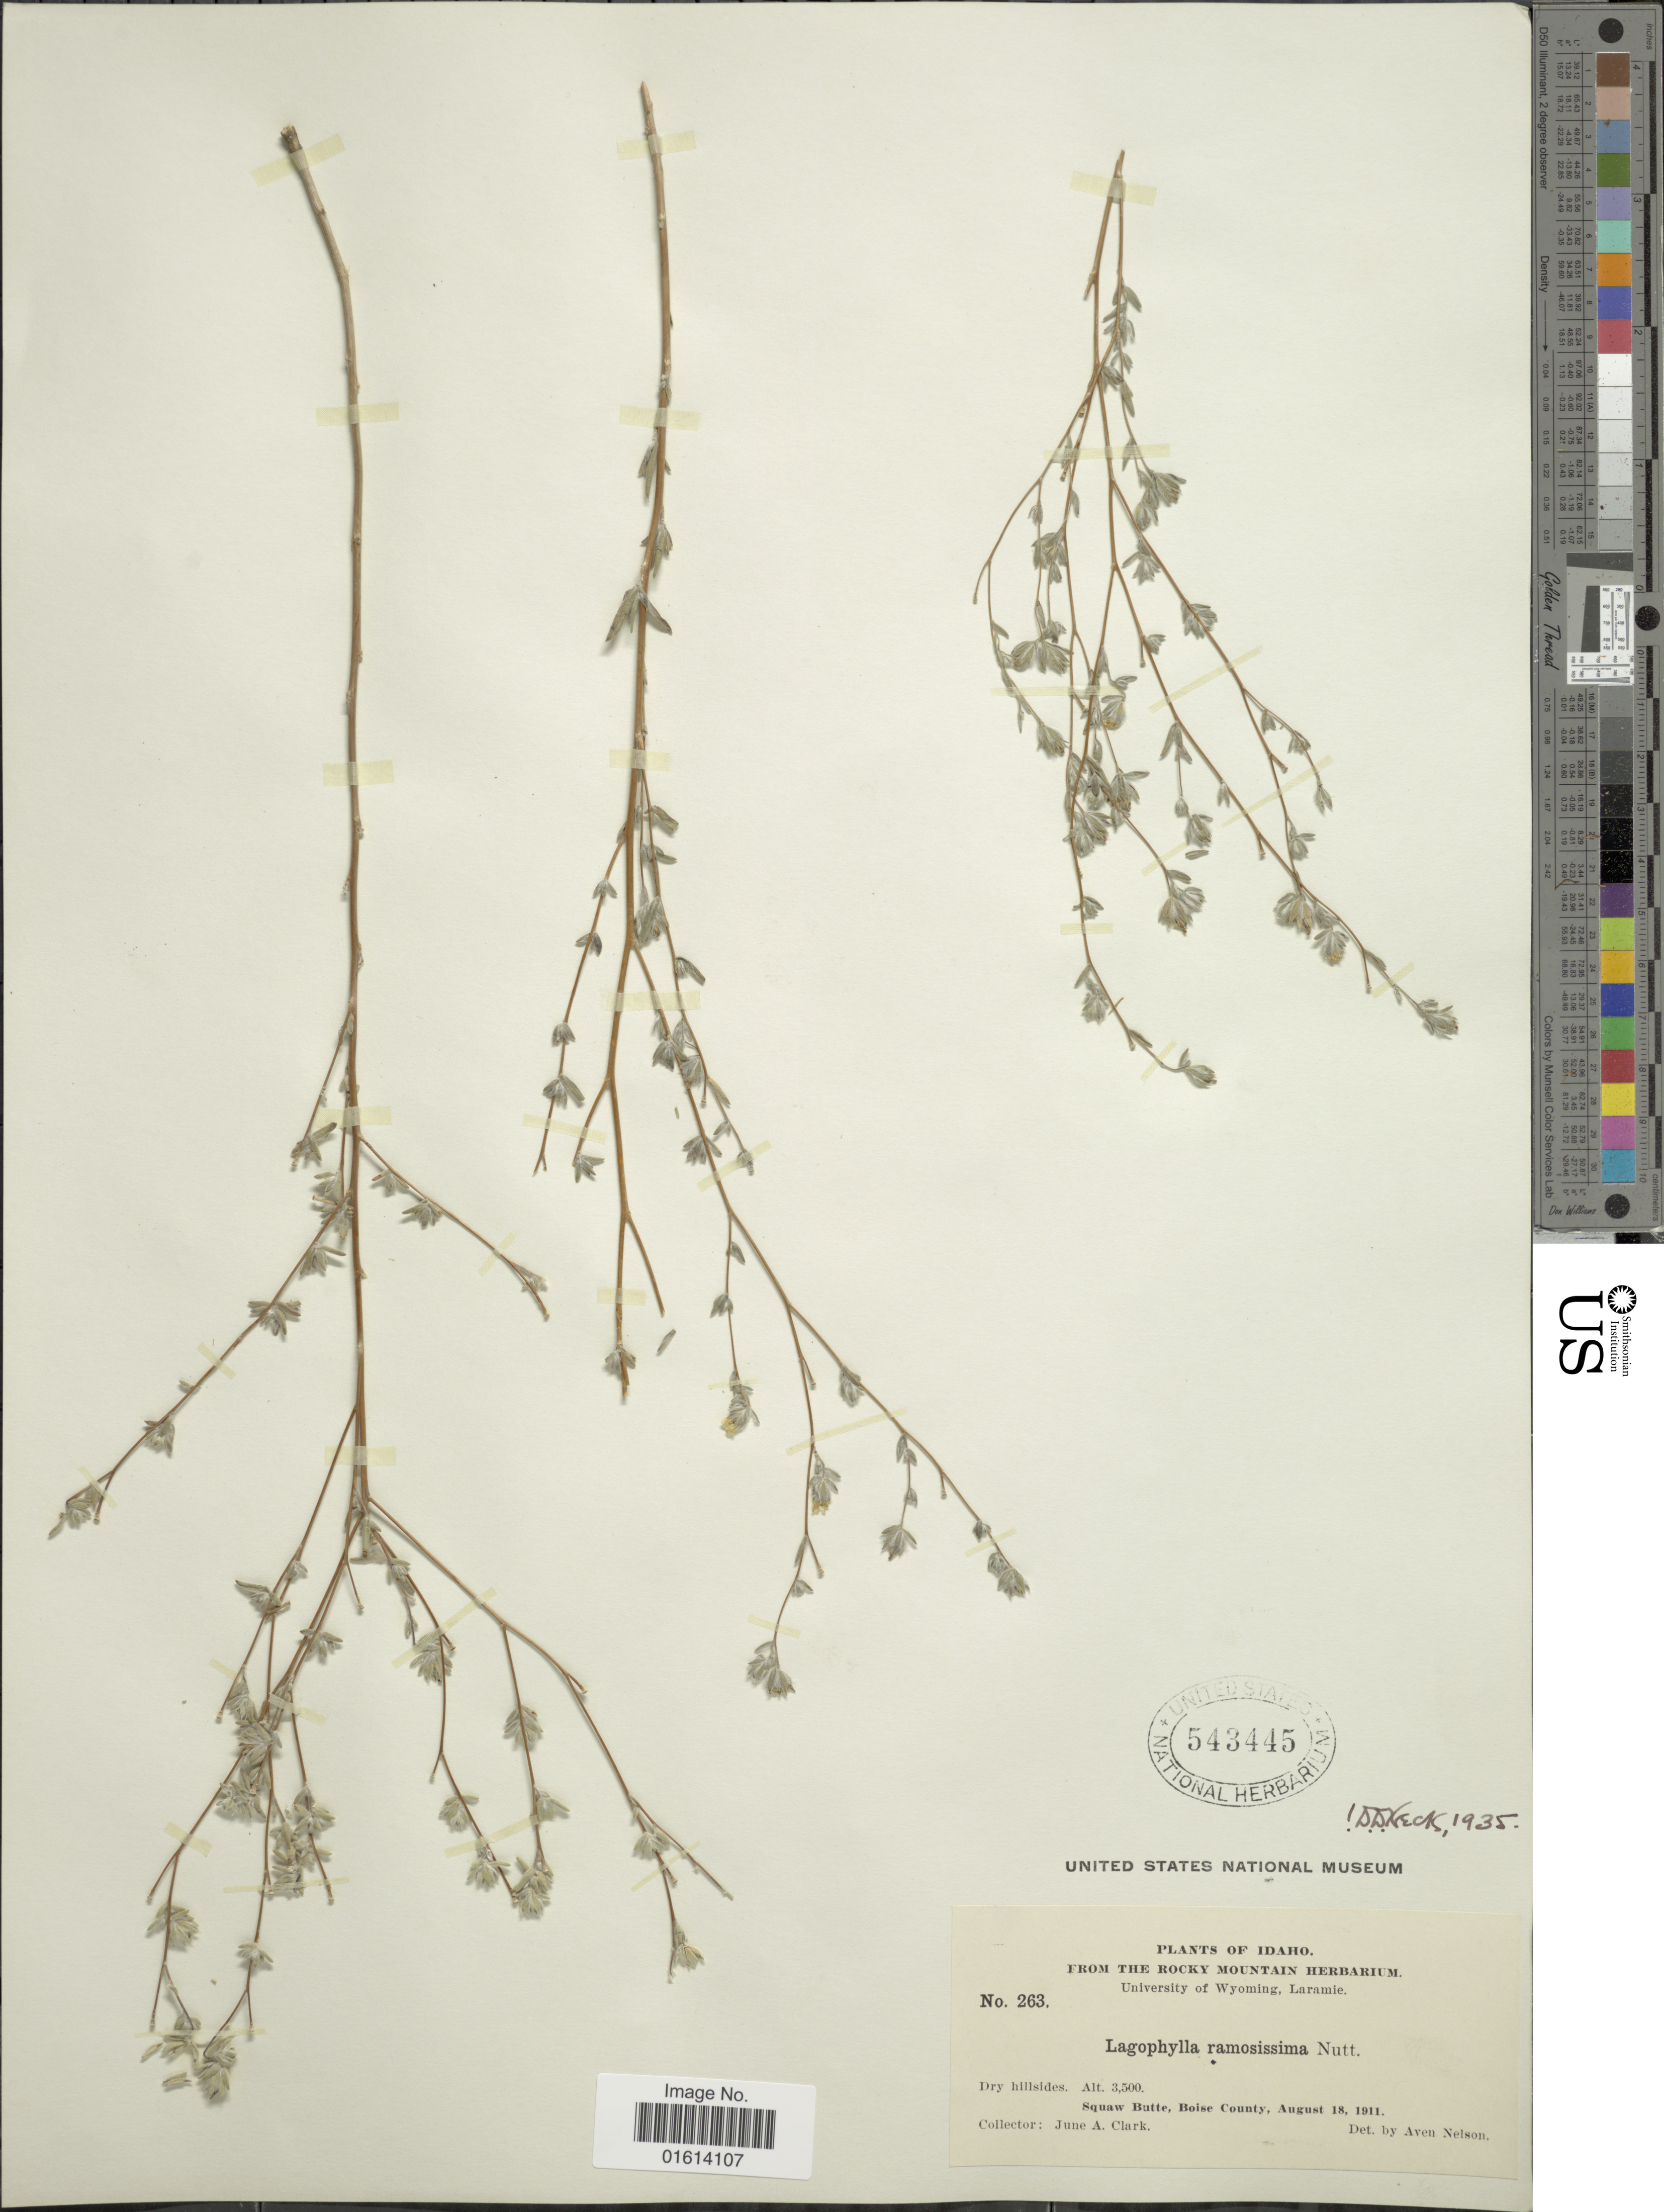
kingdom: Plantae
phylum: Tracheophyta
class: Magnoliopsida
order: Asterales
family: Asteraceae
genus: Lagophylla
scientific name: Lagophylla ramosissima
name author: Nutt.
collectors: J. A. Clark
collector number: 263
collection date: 1911-08-18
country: United States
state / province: Idaho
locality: Squaw Butte, Boise County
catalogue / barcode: US 543445